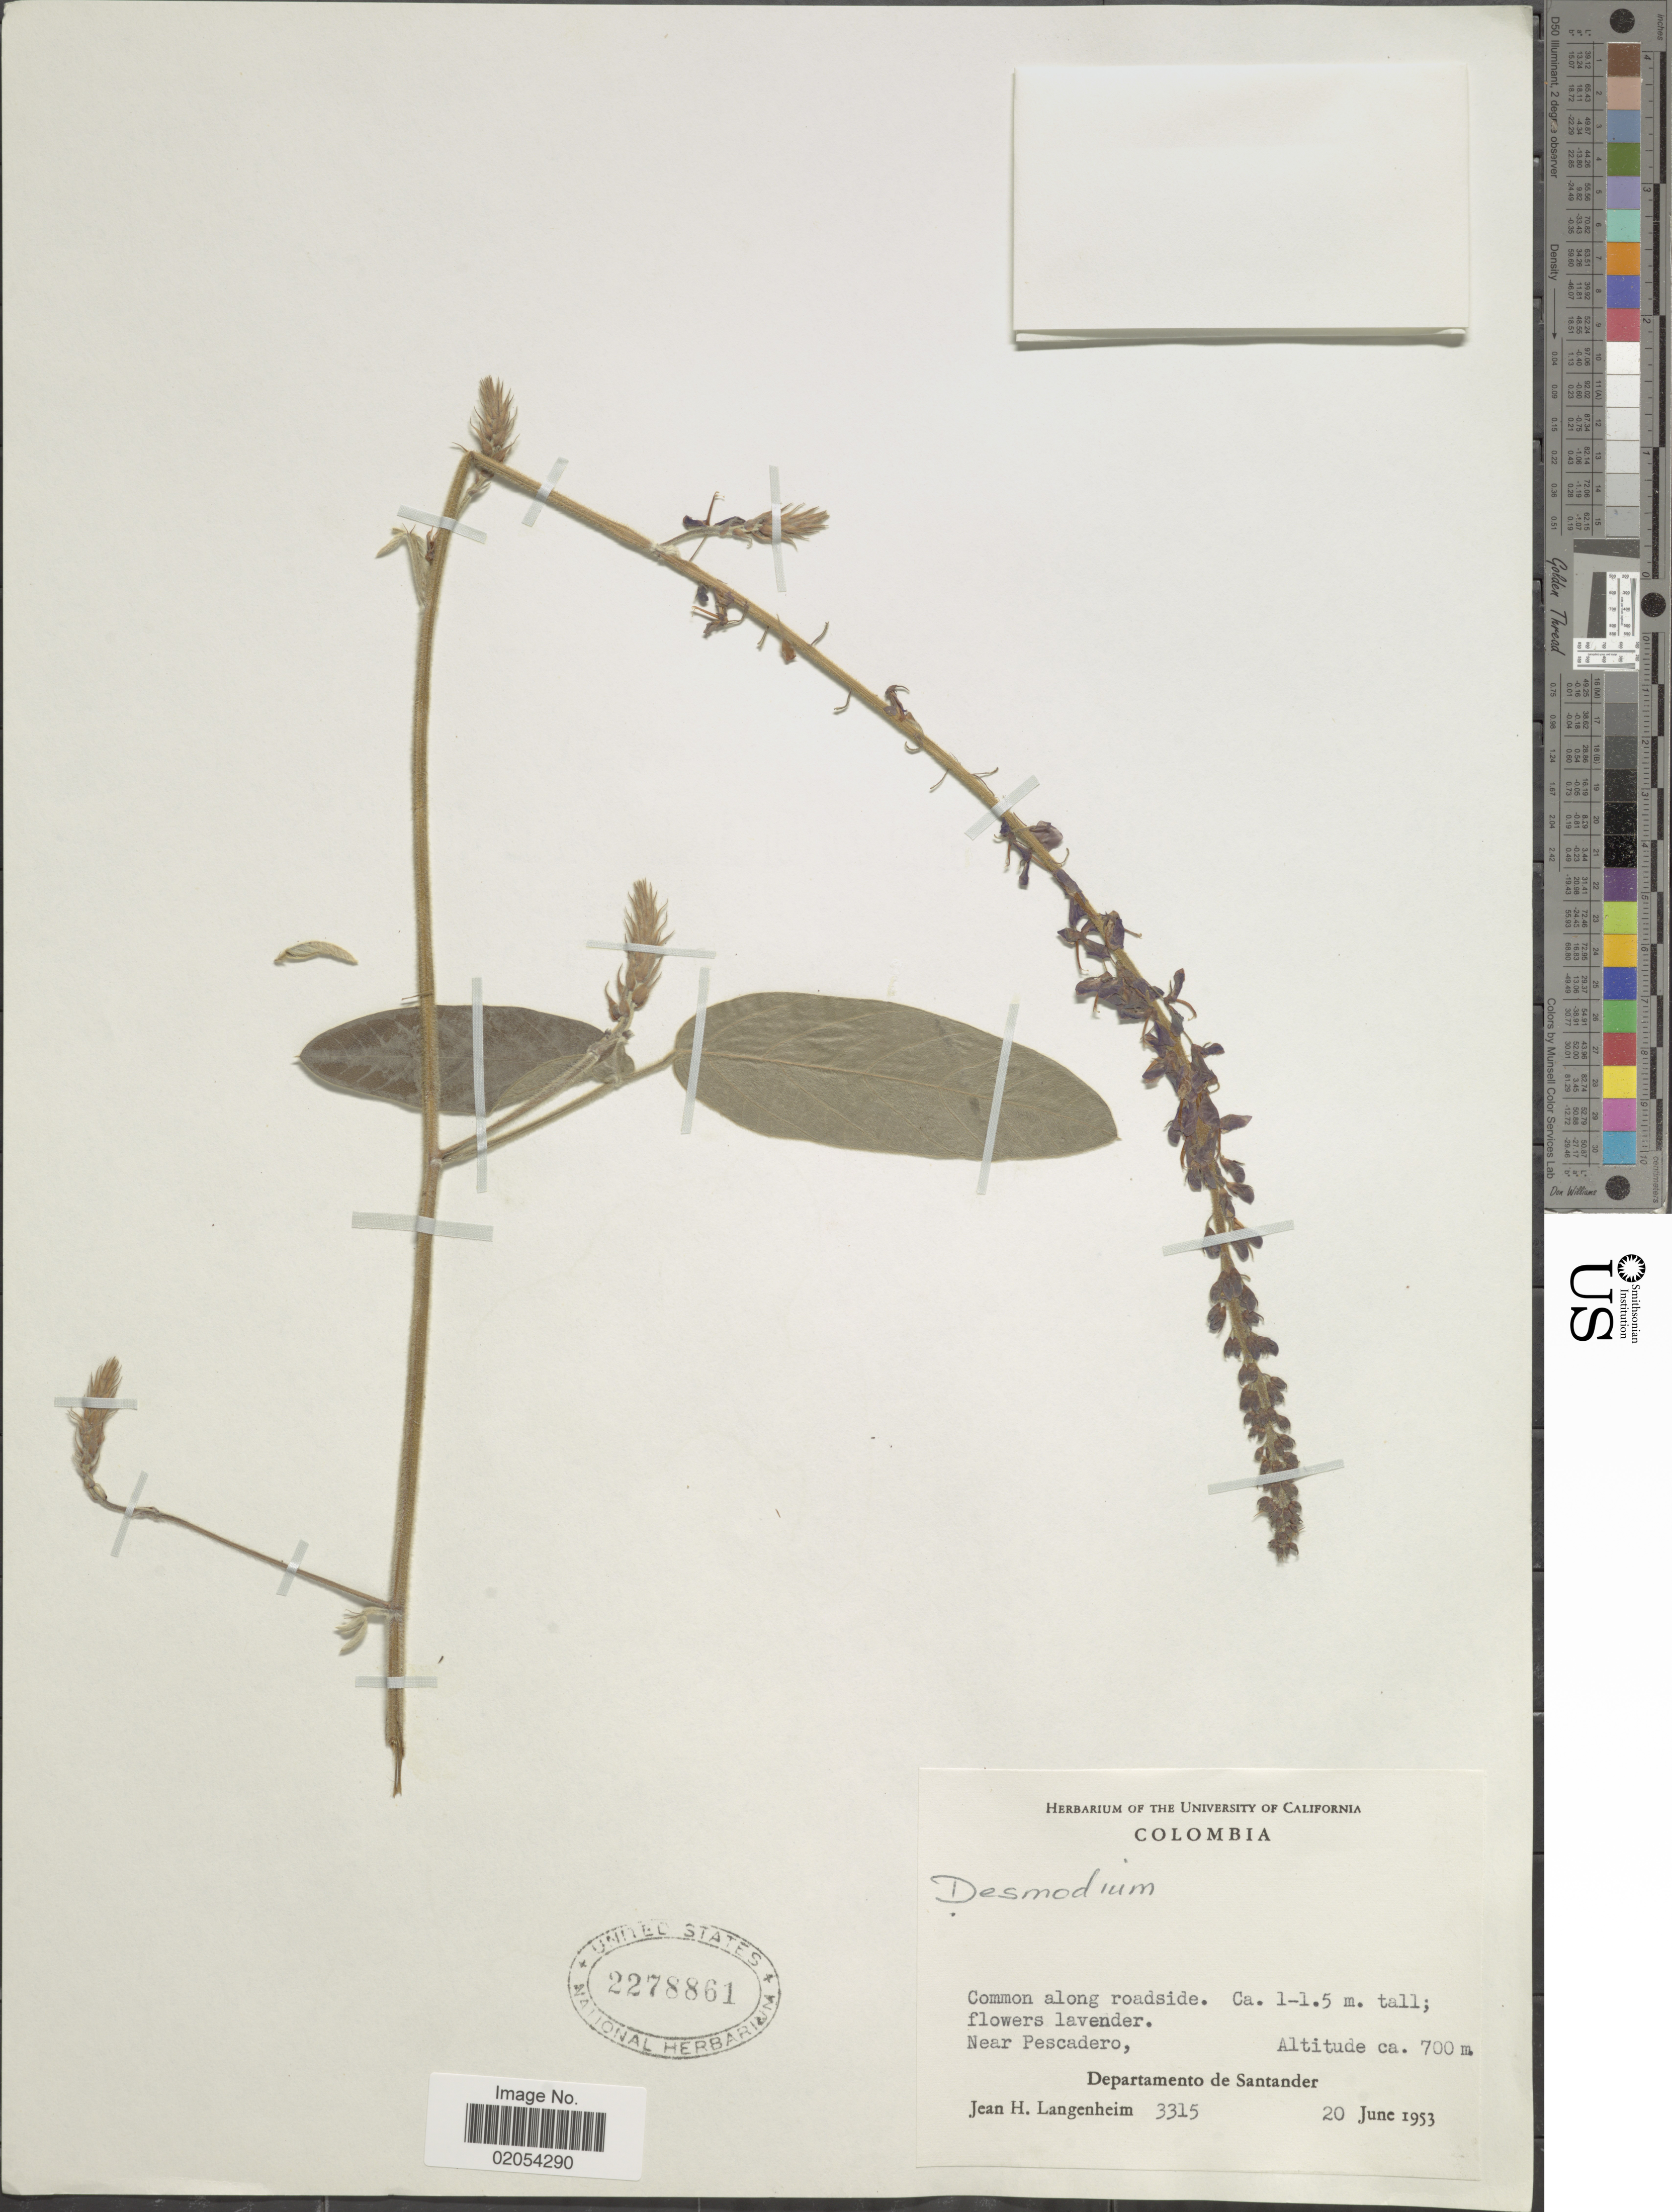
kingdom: Plantae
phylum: Tracheophyta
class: Magnoliopsida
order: Fabales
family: Fabaceae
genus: Desmodium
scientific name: Desmodium sp.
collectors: J. H. Langenheim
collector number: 3315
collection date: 1953-06-20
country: Colombia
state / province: Santander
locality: Near Pescadero, Departamento de Santander.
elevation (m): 700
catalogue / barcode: US 2278861